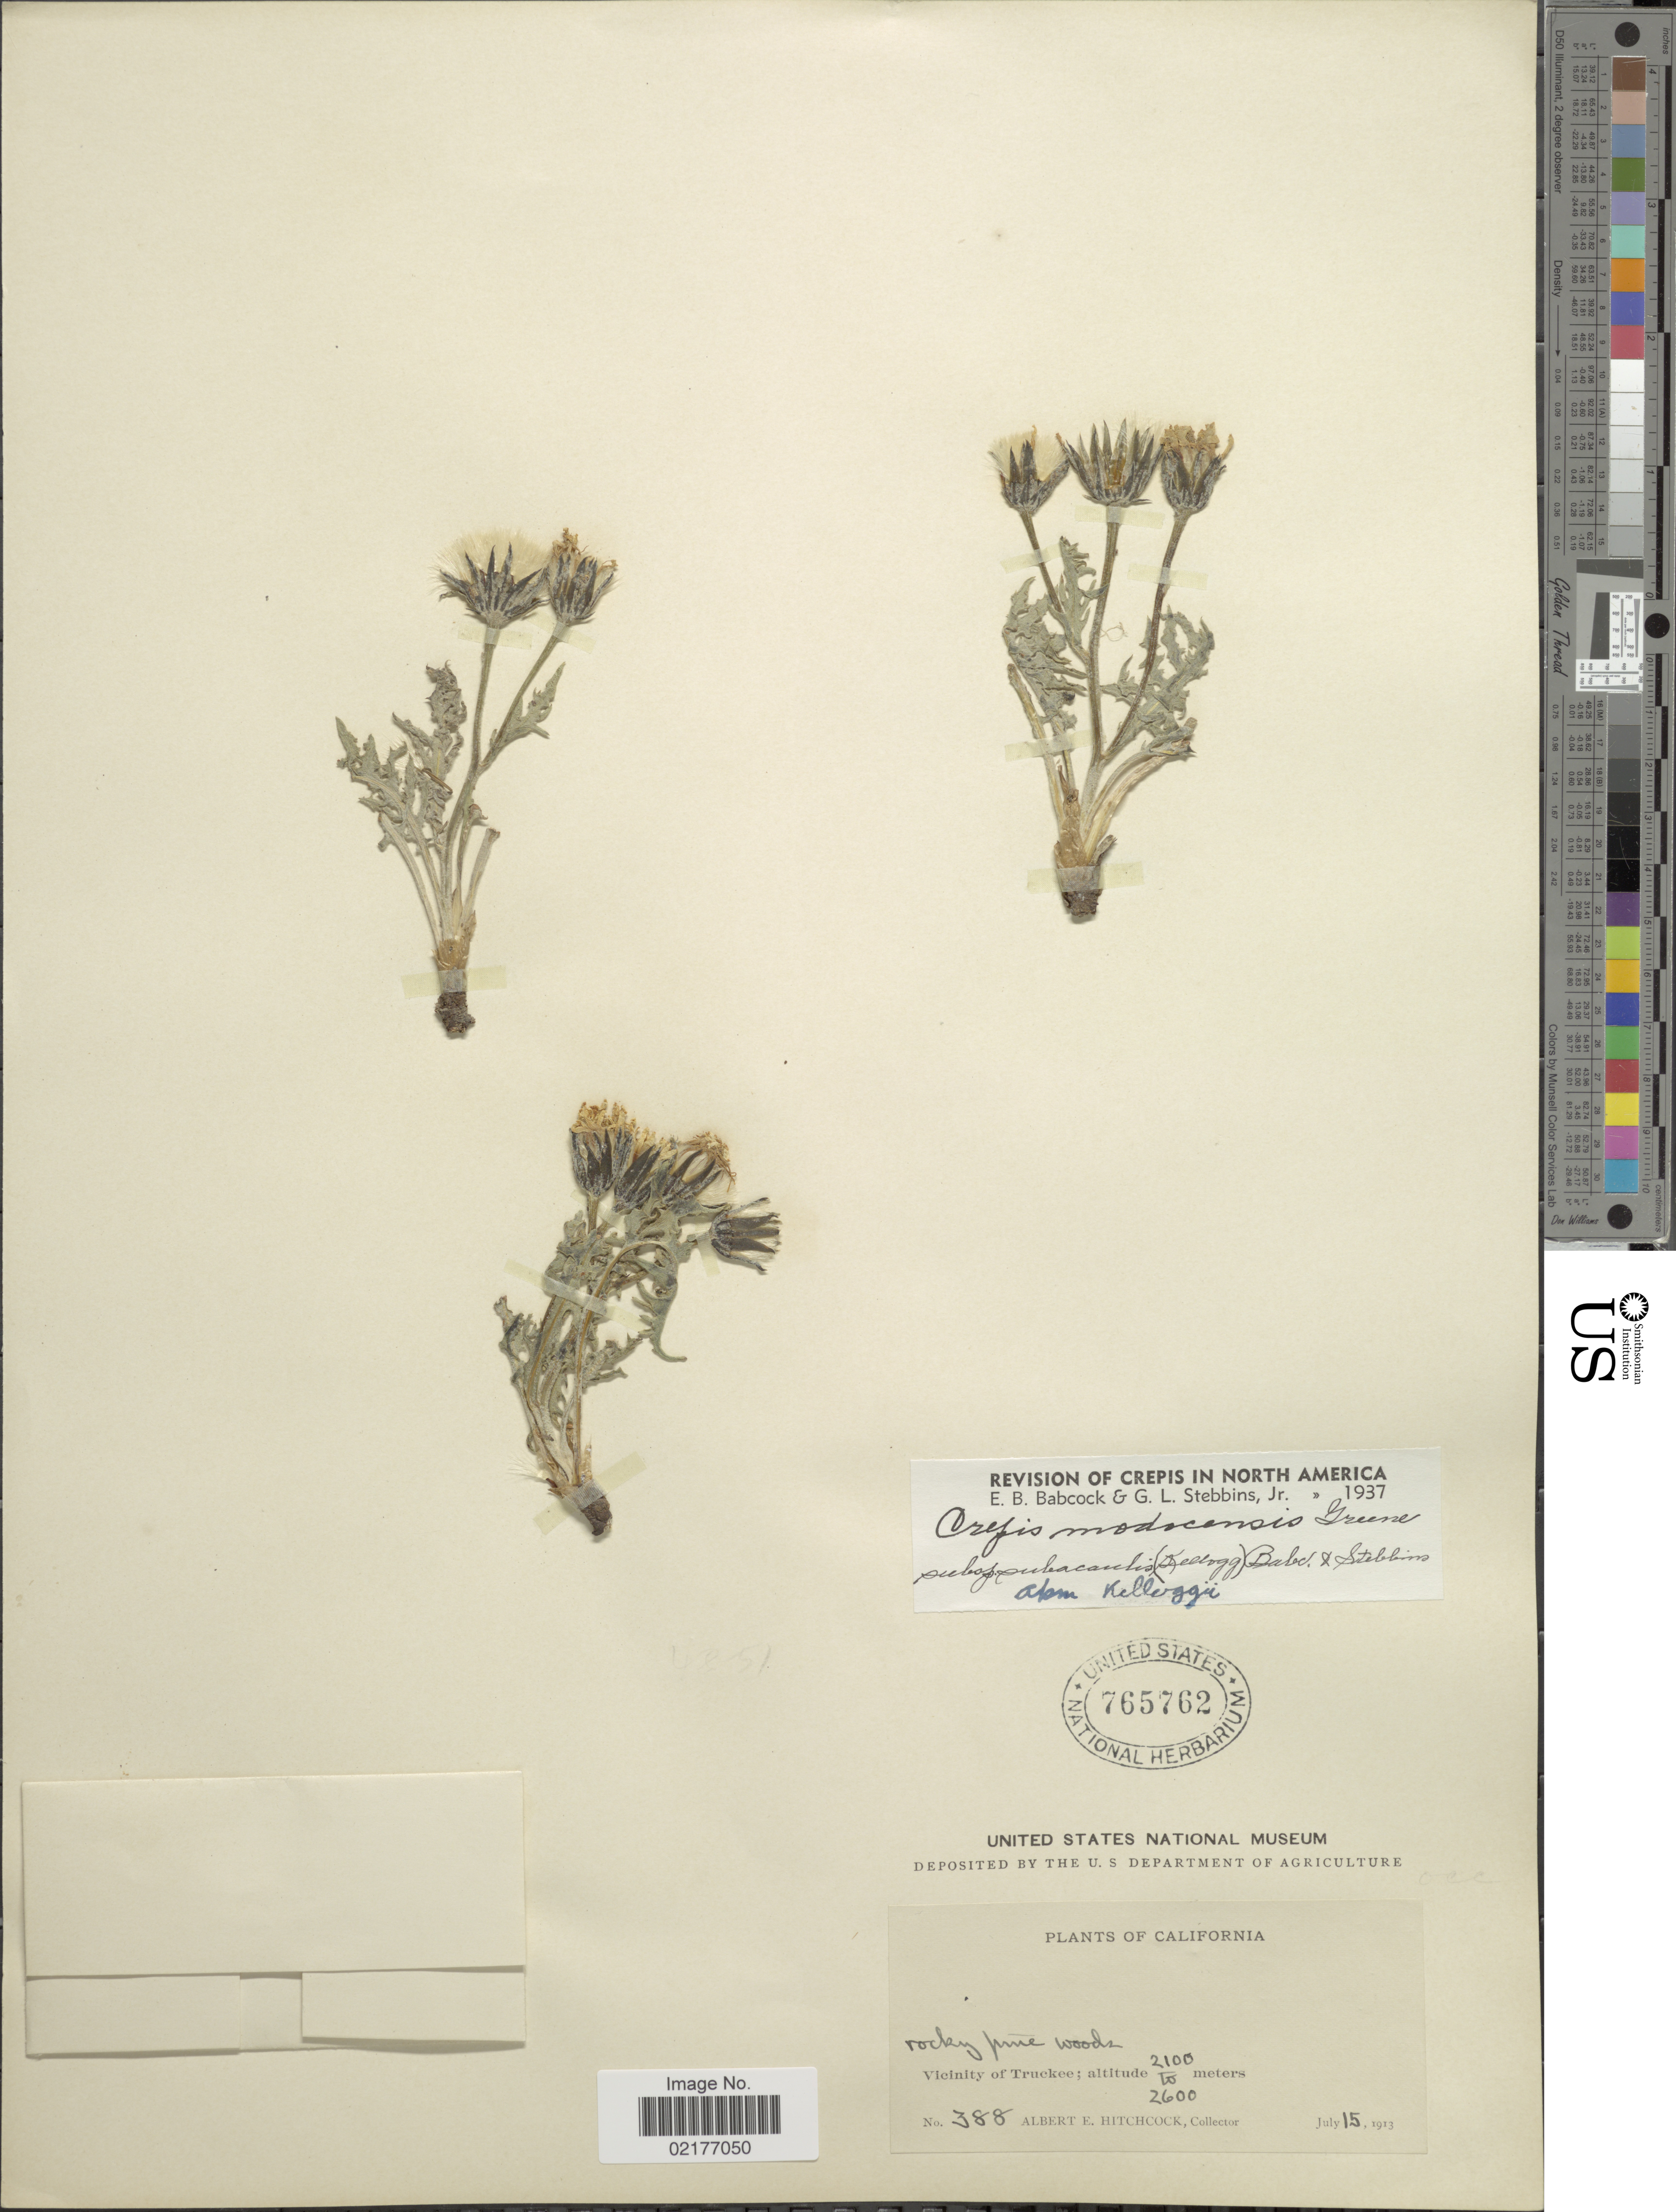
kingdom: Plantae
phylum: Tracheophyta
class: Magnoliopsida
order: Asterales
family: Asteraceae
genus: Crepis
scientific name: Crepis modocensis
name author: Greene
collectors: A. Hitchcock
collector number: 388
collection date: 1913-07-15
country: United States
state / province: California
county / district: Nevada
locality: Vicinity of Truckee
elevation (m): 2100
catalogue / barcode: US 765762